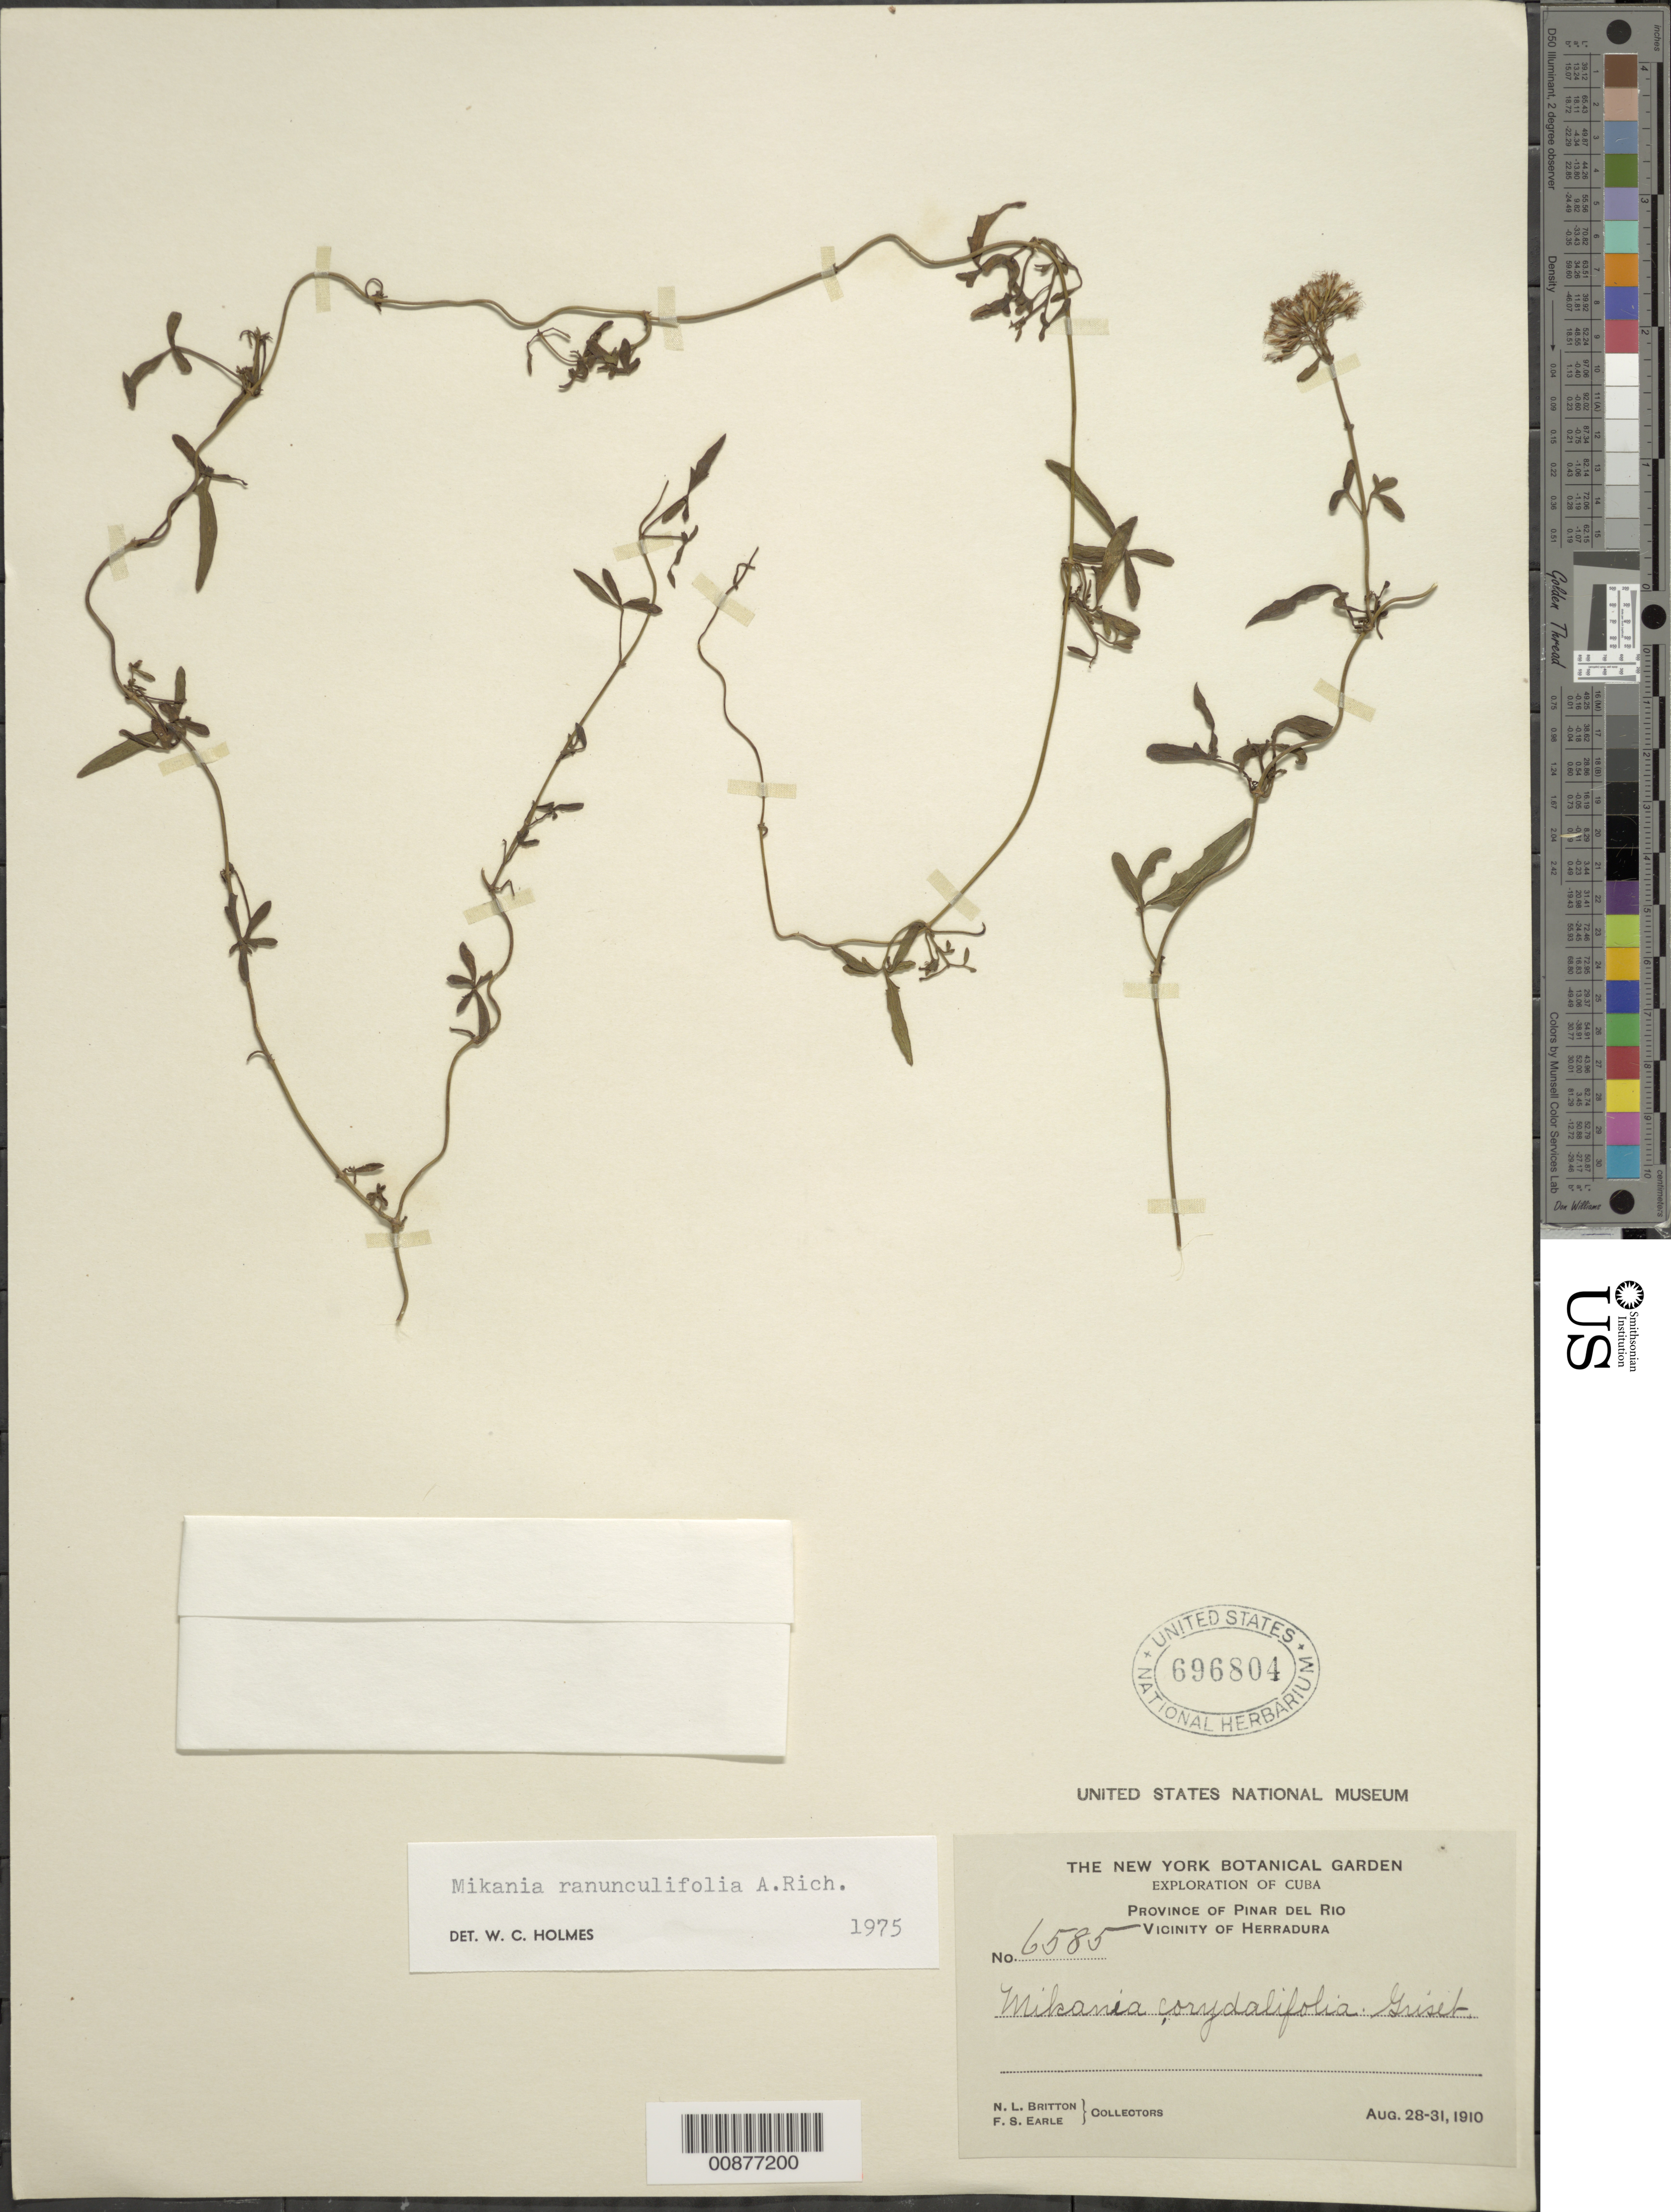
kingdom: Plantae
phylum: Tracheophyta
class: Magnoliopsida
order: Asterales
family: Asteraceae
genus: Mikania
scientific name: Mikania ranunculifolia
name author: A. Rich.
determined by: Holmes, Walter C., (BAYLU), Baylor University (UNITED STATES)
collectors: N. Britton & F. S. Earle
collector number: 6585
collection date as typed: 28 Aug 1910 to 31 Aug 1910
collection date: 1910-08-28/1910-08-31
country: Cuba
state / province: Pinar del Río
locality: Vicinity of Herradura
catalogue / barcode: US 696804